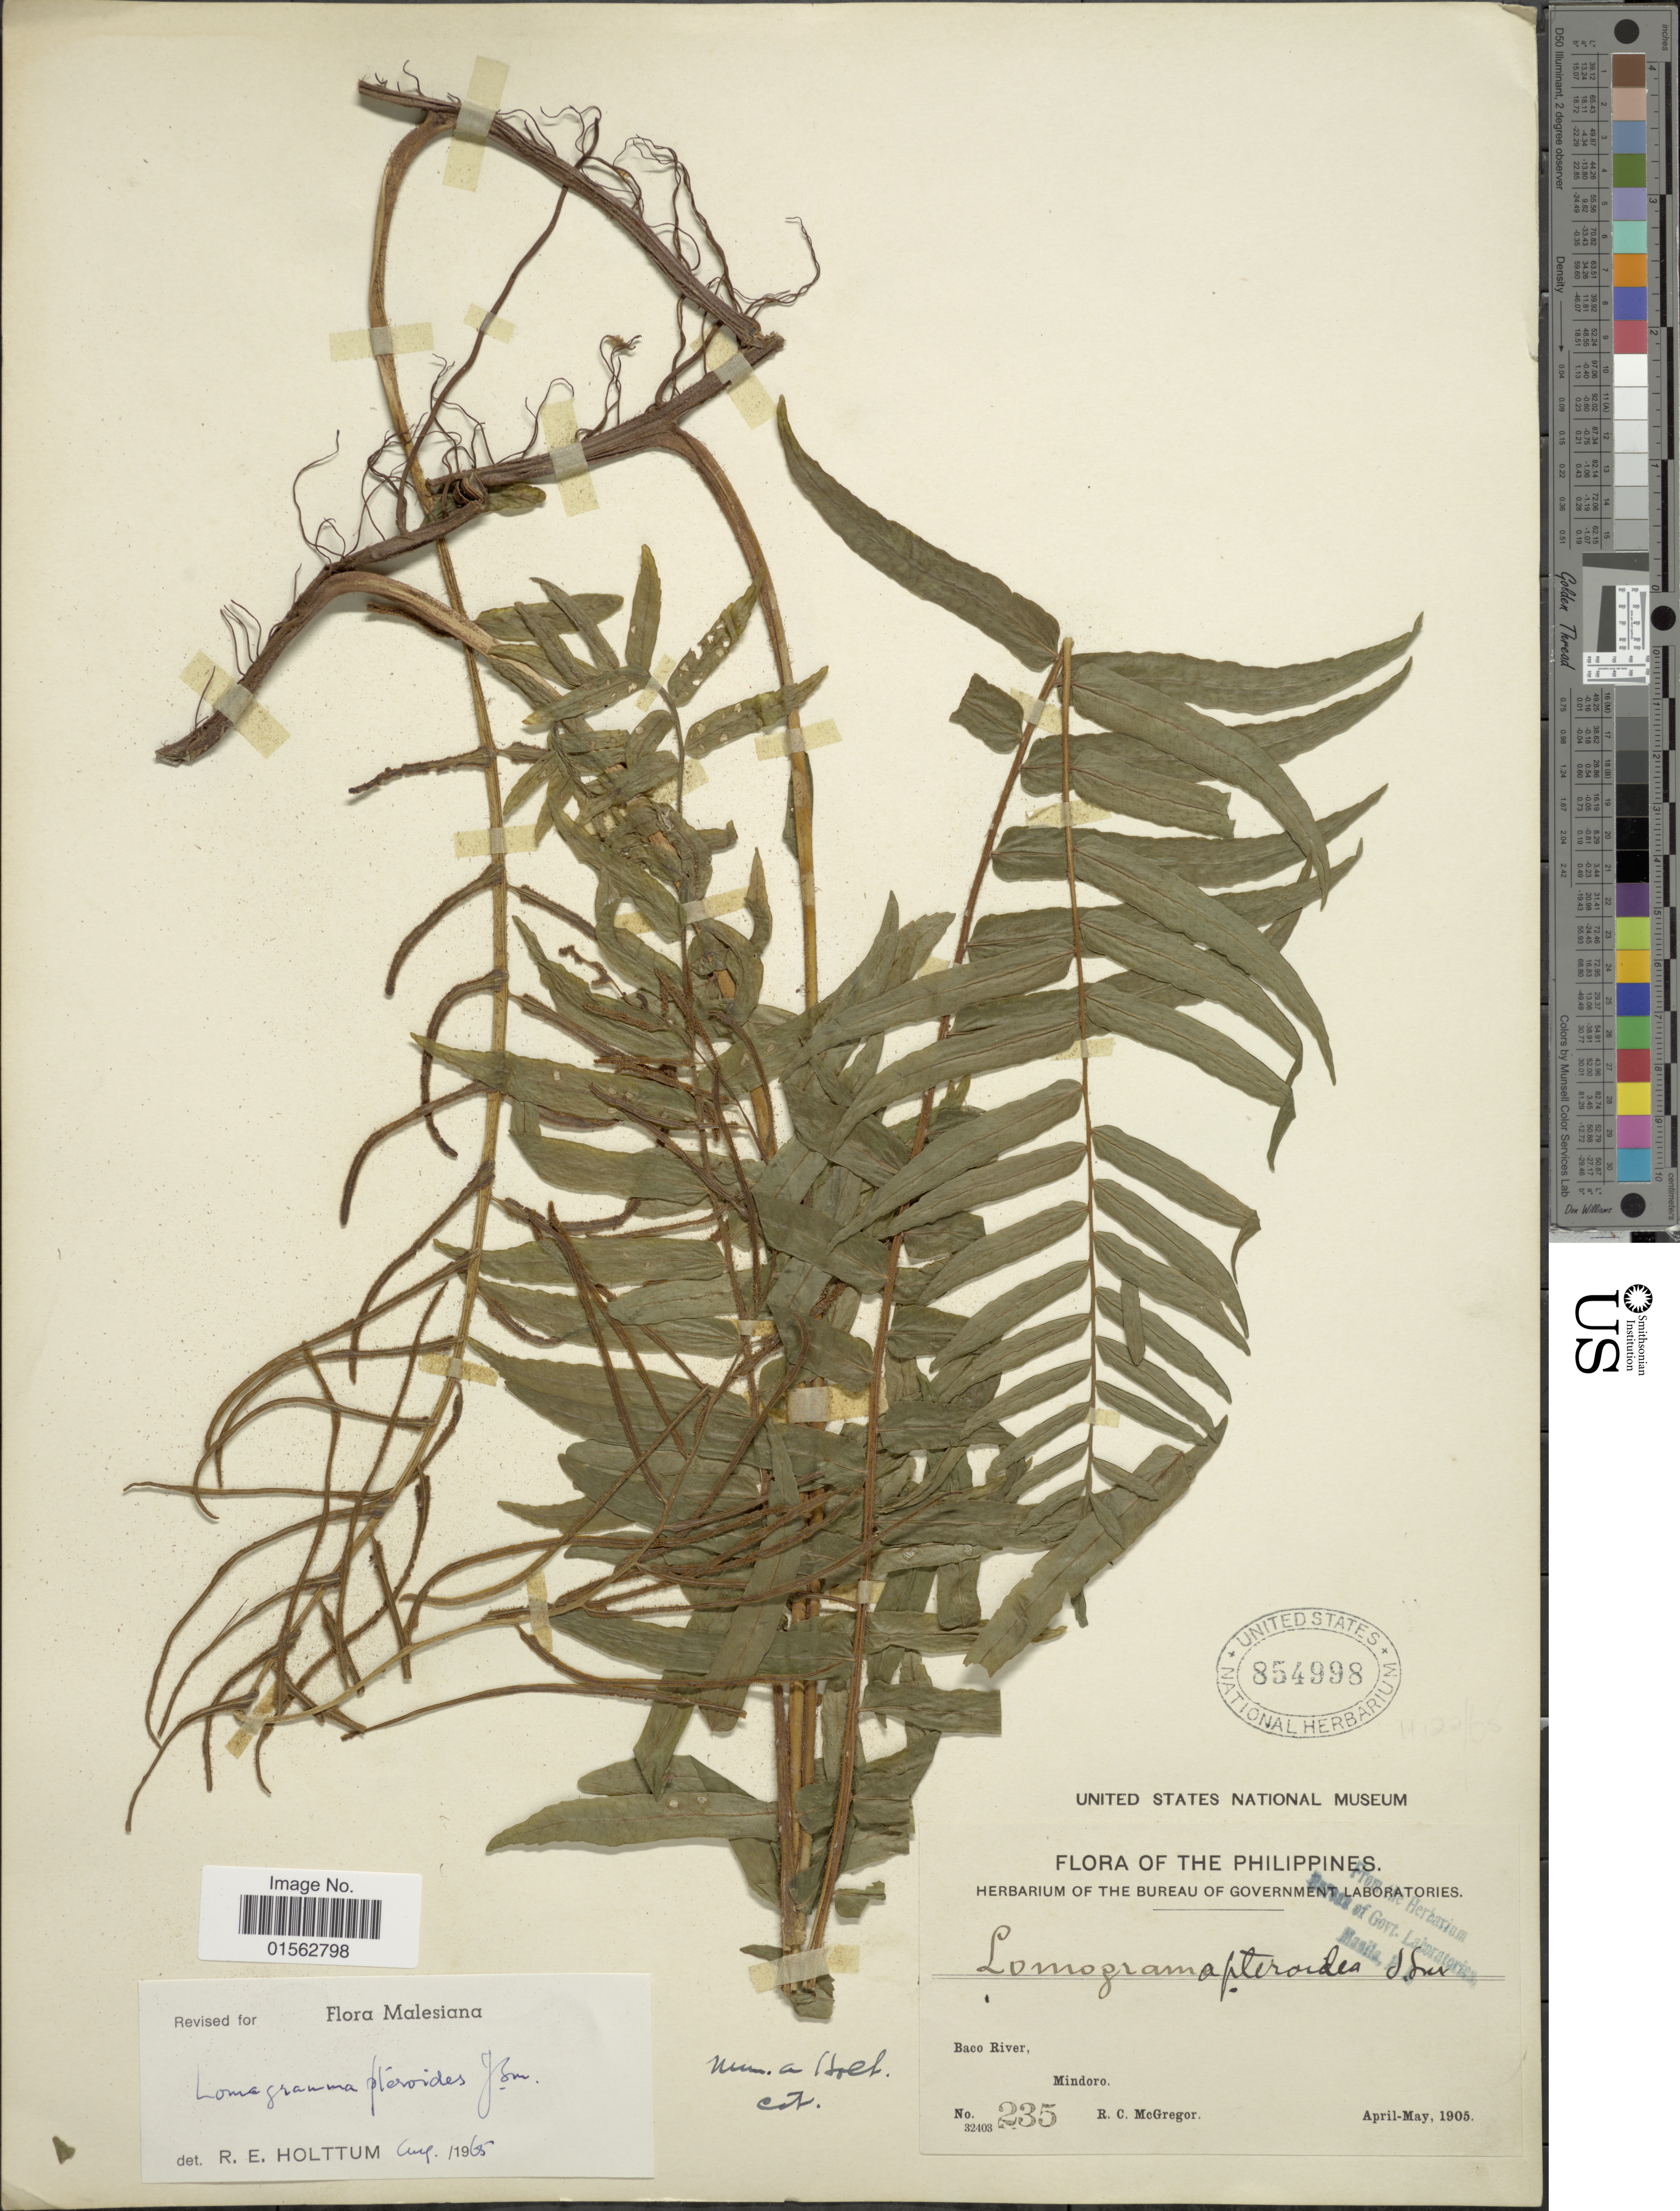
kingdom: Plantae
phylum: Tracheophyta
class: Polypodiopsida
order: Polypodiales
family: Dryopteridaceae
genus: Lomagramma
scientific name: Lomagramma pteroides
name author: J. Sm.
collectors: R. C. McGregor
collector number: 235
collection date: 1905-04/1905-05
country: Philippines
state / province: Mimaropa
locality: Philippines, Baco River, Mindoro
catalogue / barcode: US 854998